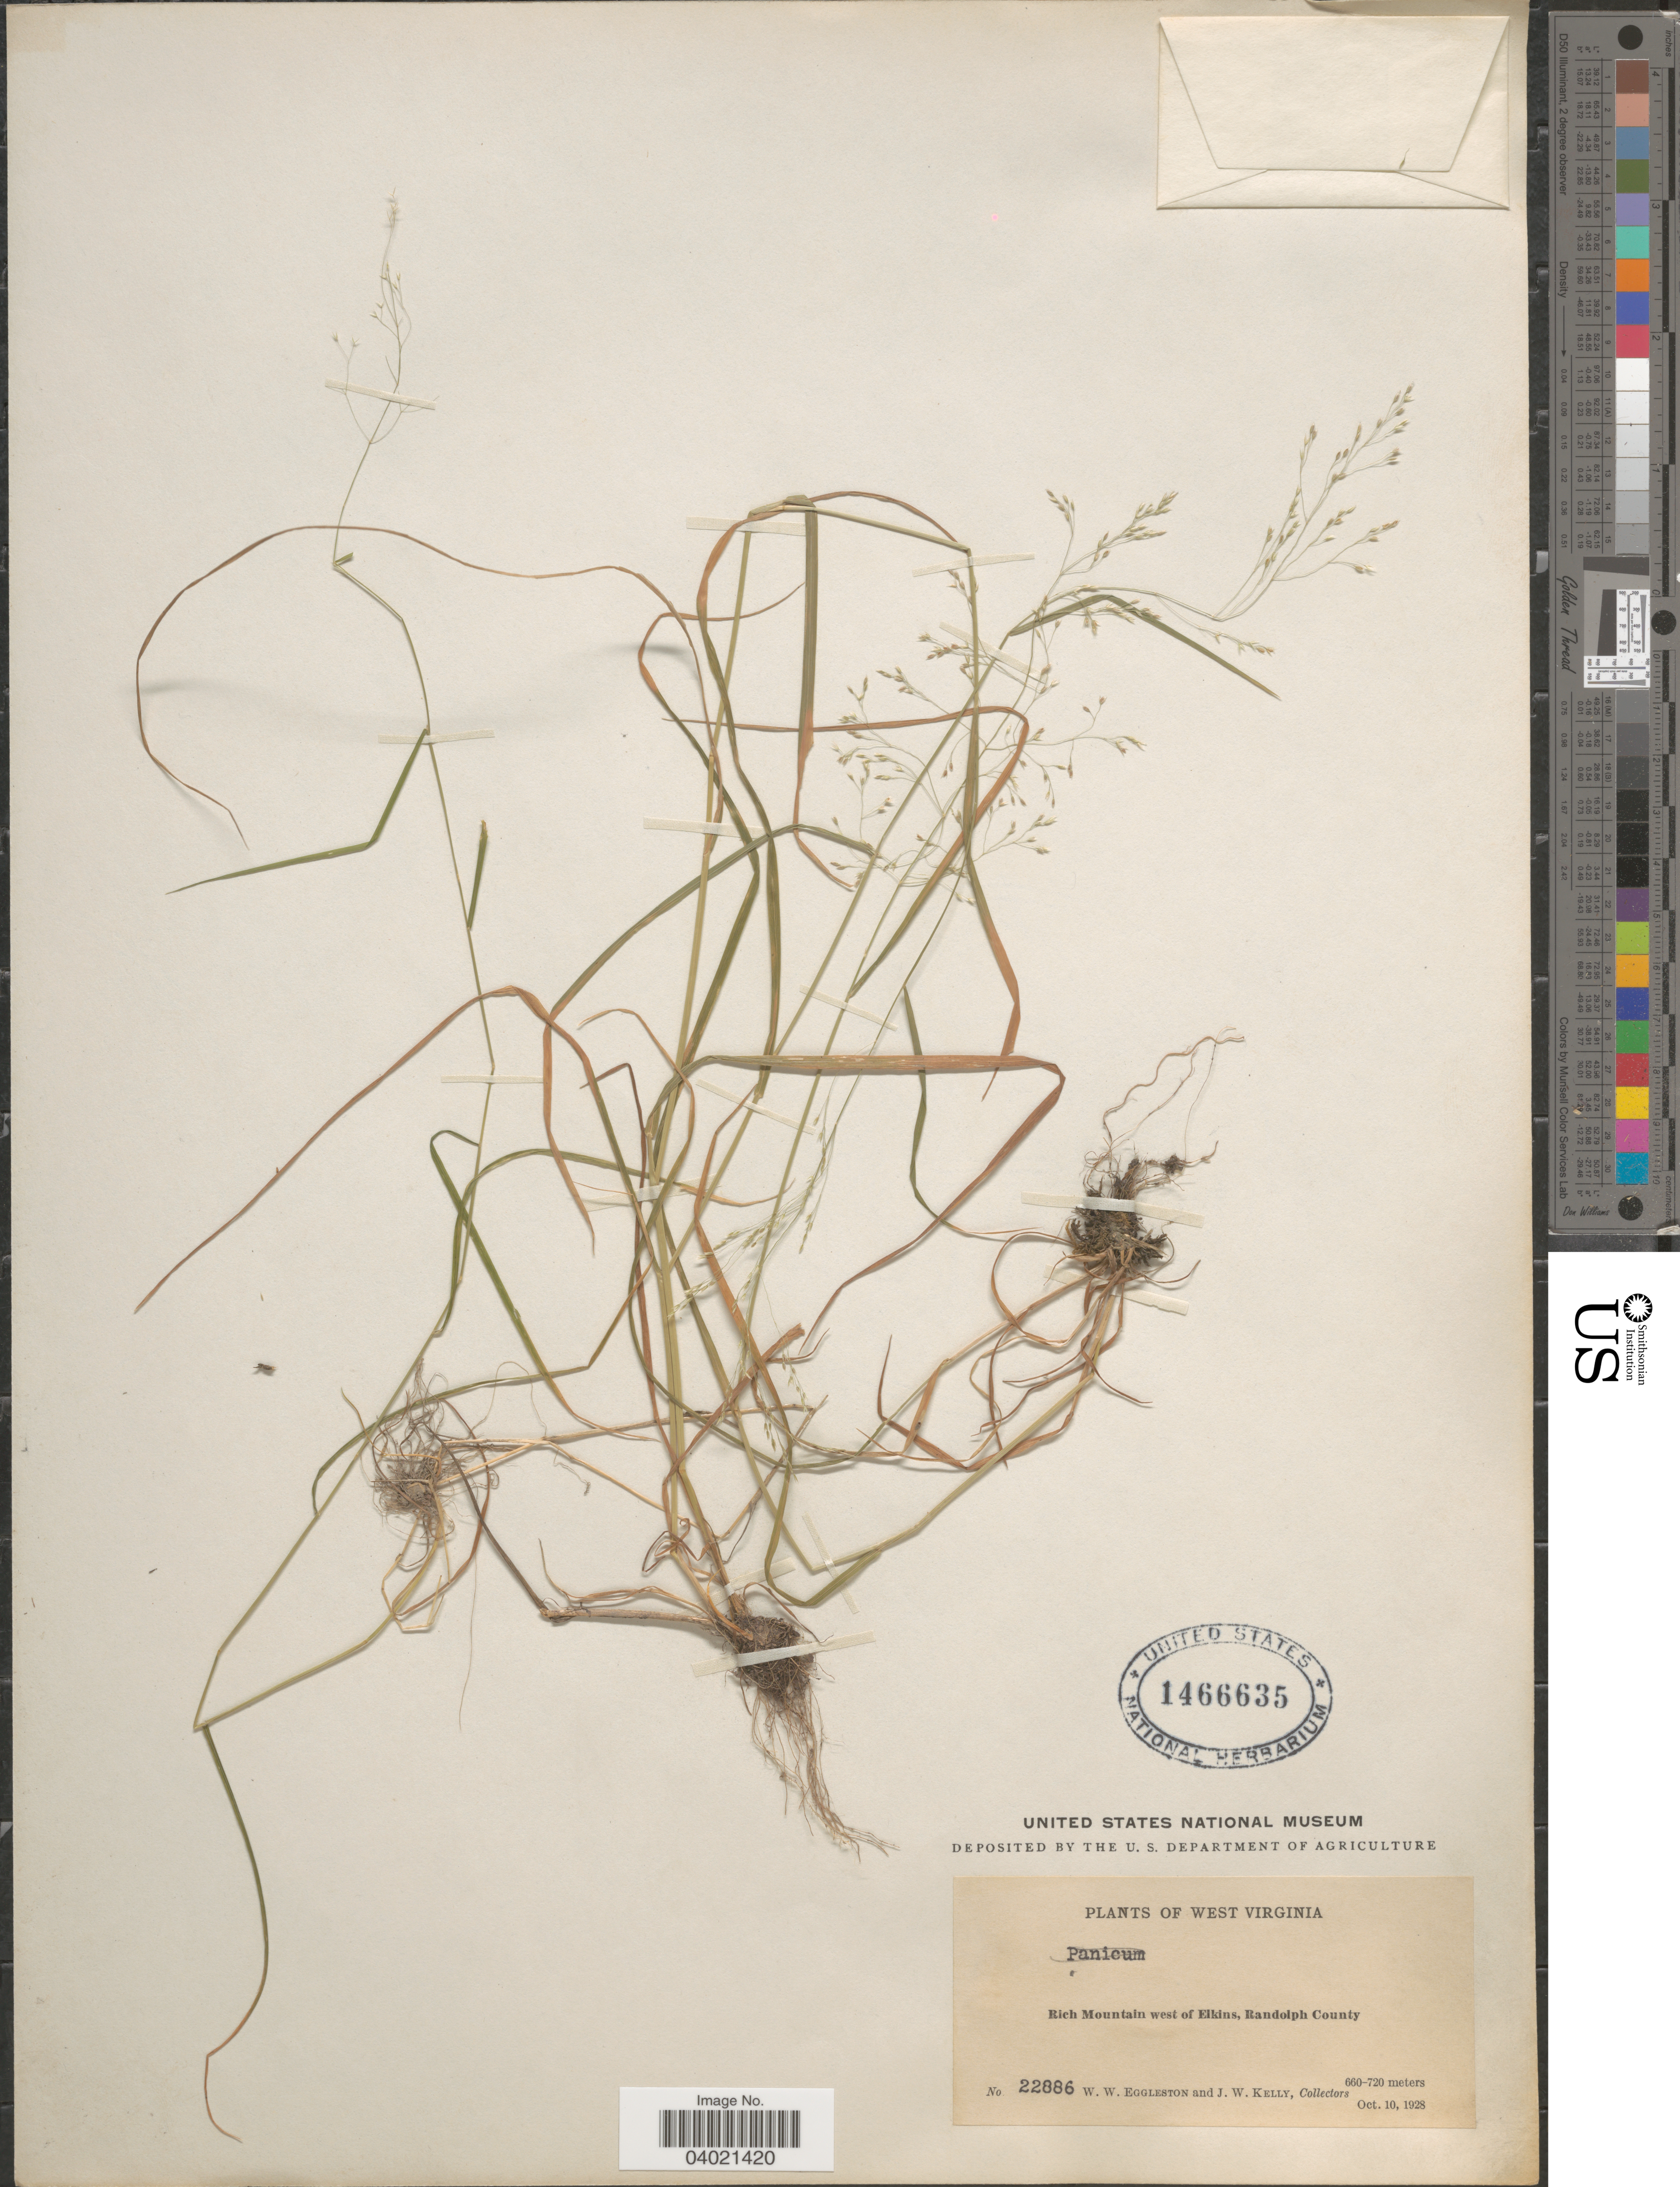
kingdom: Plantae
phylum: Tracheophyta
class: Liliopsida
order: Poales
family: Poaceae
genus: Agrostis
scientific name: Agrostis perennans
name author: (Walter) Tuck.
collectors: W. W. Eggleston & J. Kelly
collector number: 22886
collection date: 1928-10-10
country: United States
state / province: West Virginia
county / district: Randolph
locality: Rich mountain west of Elkins, Randolph County.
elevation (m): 660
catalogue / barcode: US 1466635